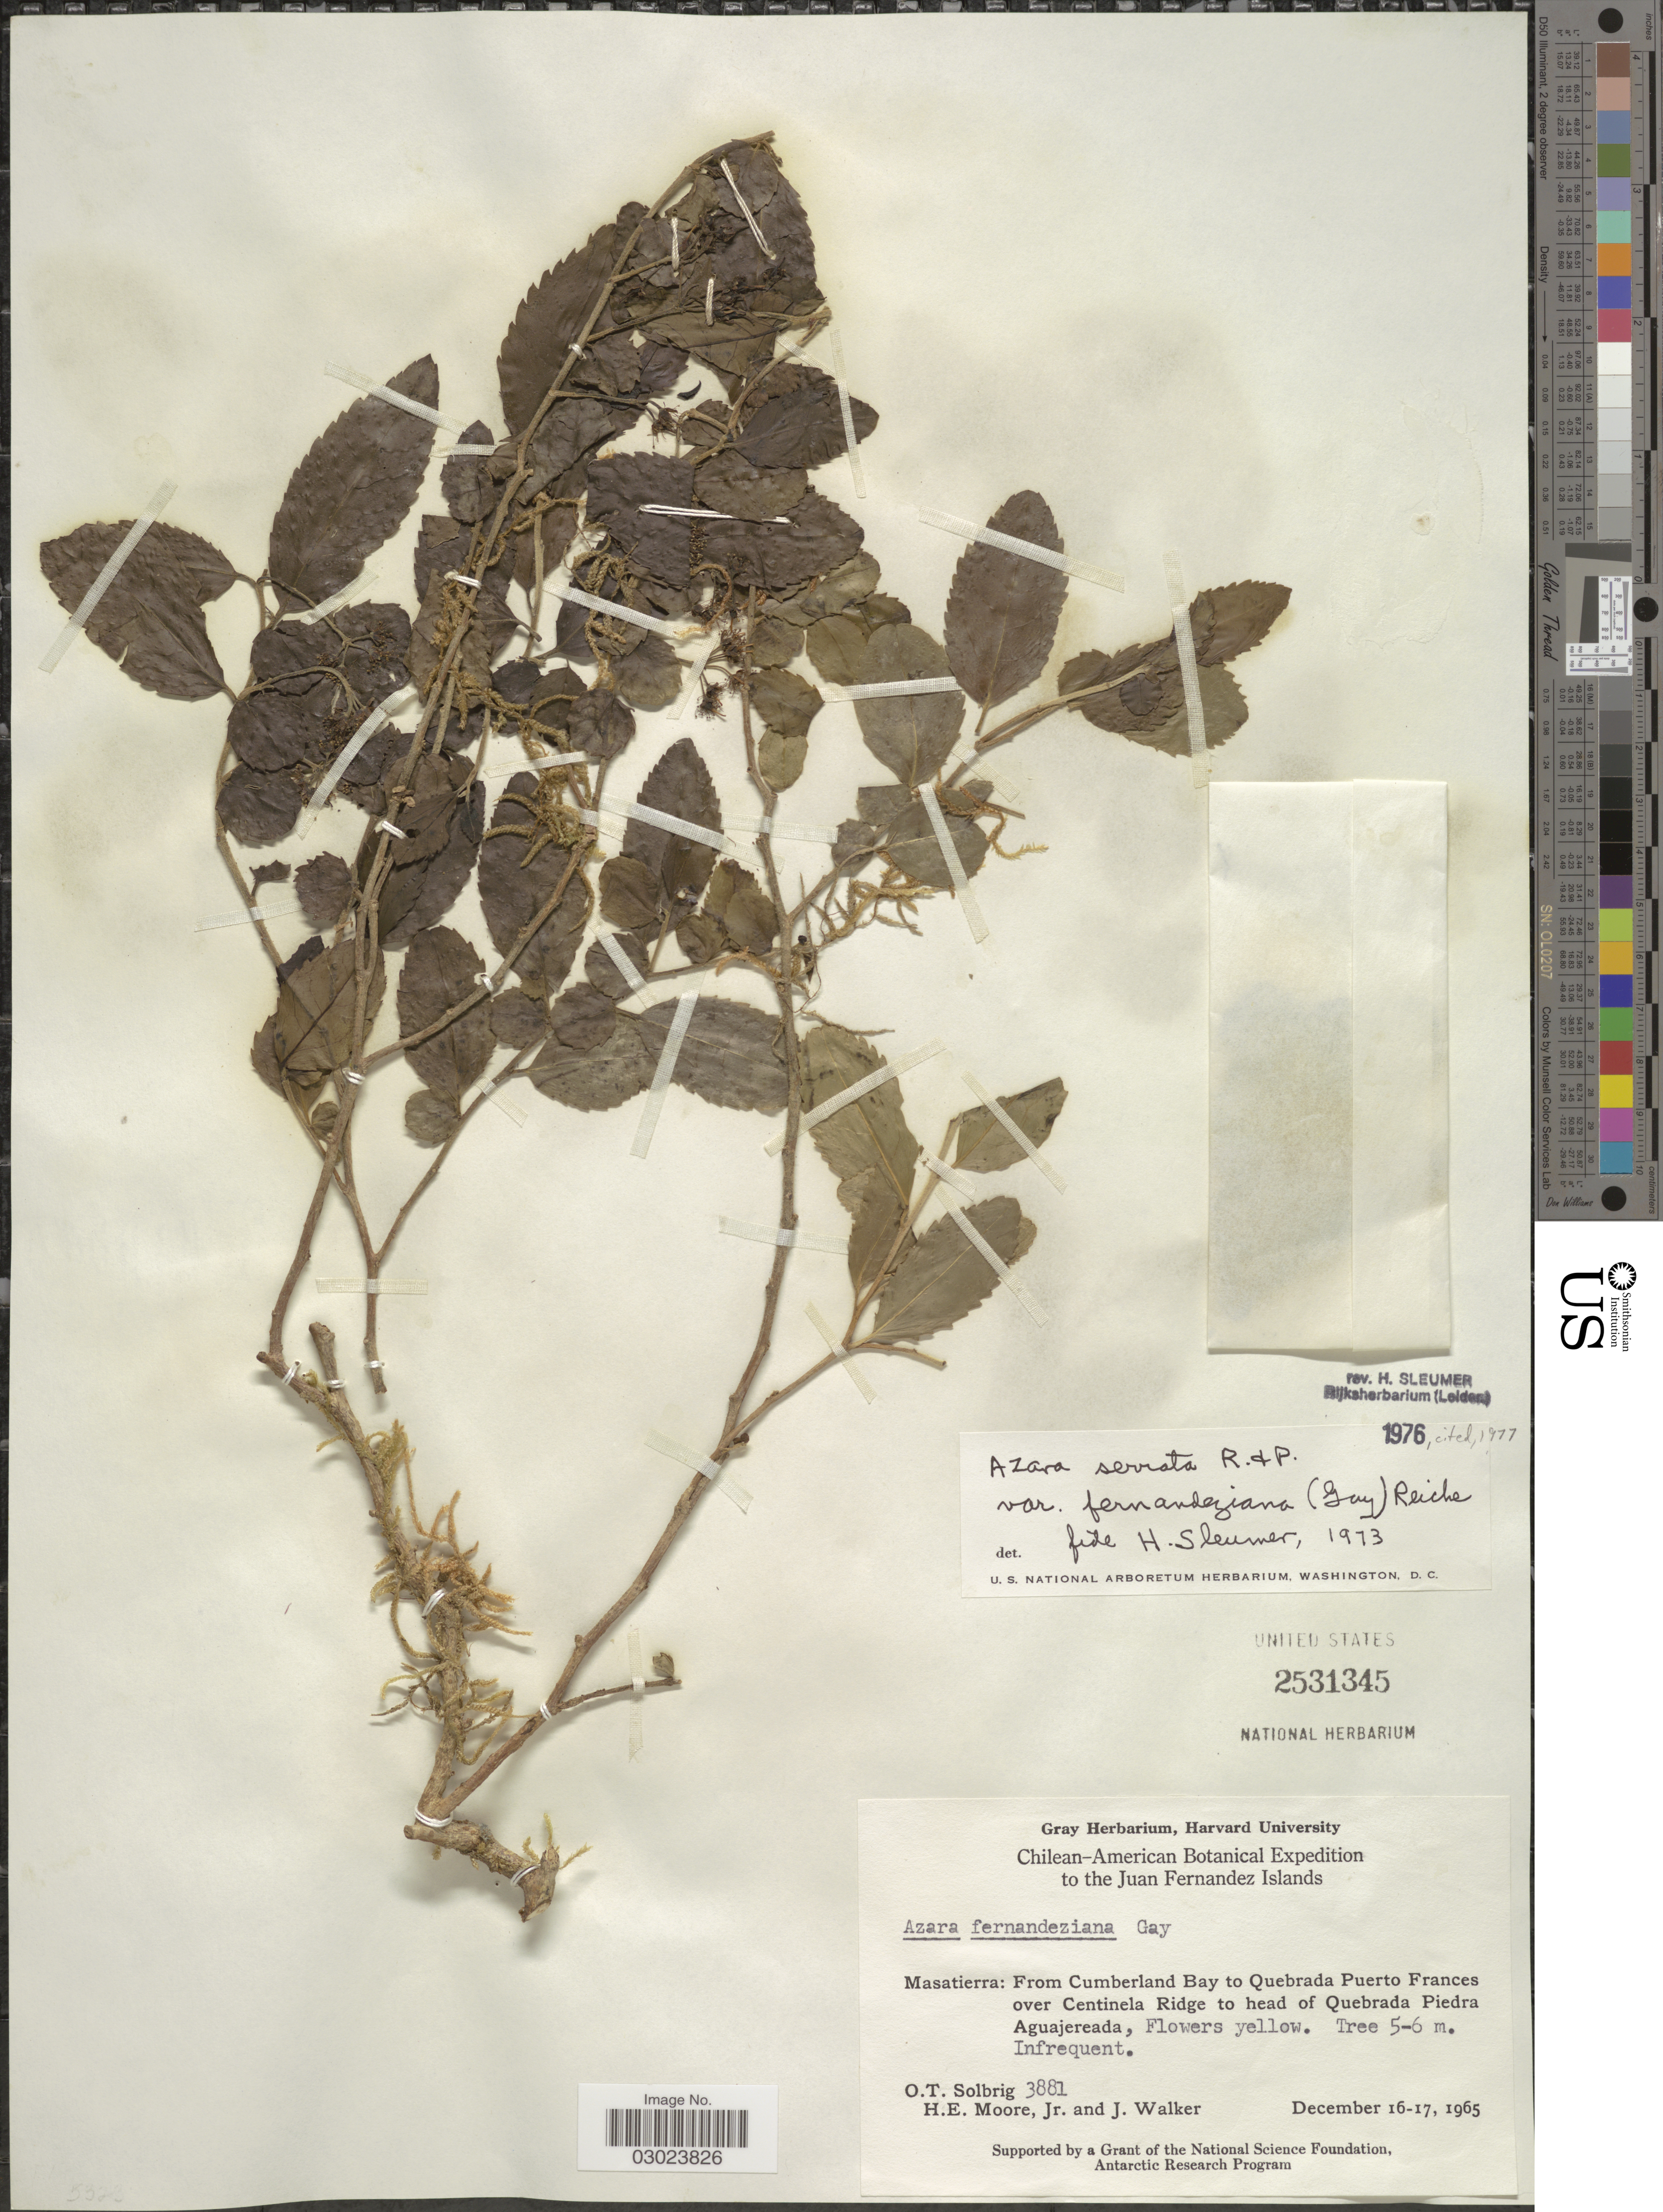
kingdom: Plantae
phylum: Tracheophyta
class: Magnoliopsida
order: Malpighiales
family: Salicaceae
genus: Azara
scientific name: Azara serrata var. fernandeziana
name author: Reiche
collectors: O. T. Solbrig, H. Moore & J. Walker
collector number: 3881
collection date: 1965-12-16/1965-12-17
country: Chile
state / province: Valparaíso (V)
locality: Juan Fernandez Islands. Masatierra: From Cumberland Bay to Quebrado Puerto Frances over Centinela Ridge to head of Quebrada Piedra Aguajereada.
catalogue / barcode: US 2531345